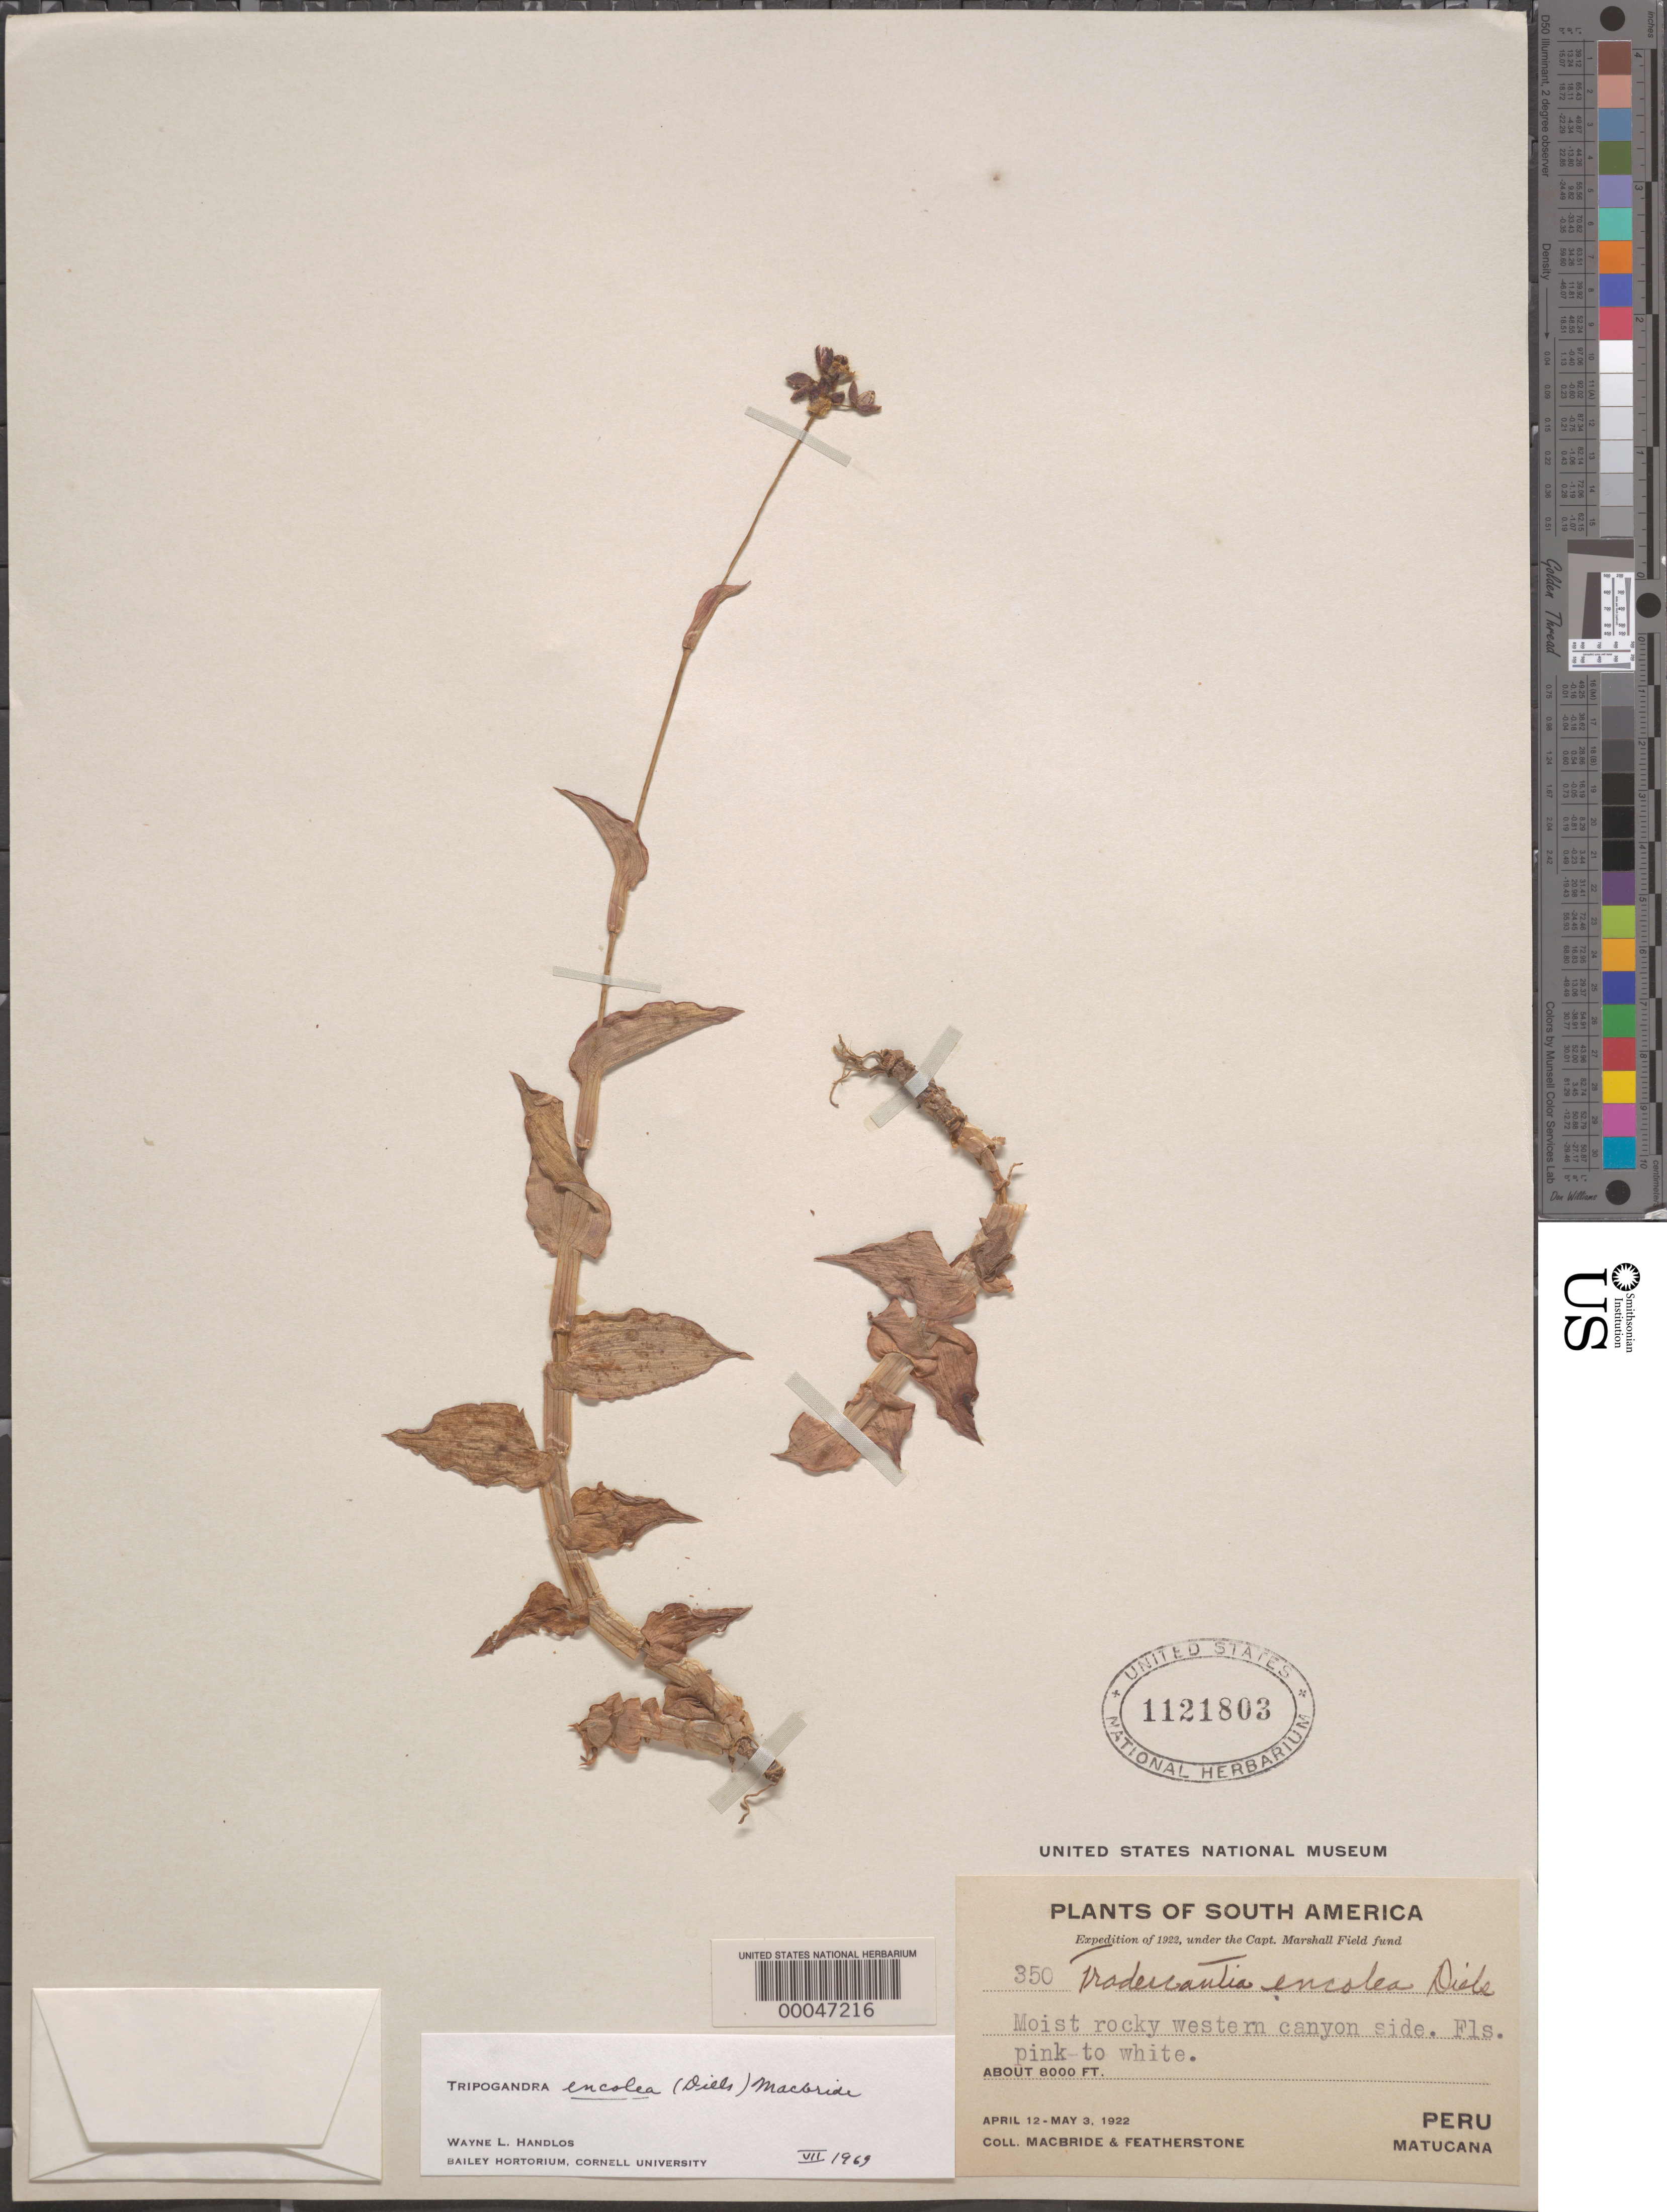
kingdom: Plantae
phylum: Tracheophyta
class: Liliopsida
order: Commelinales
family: Commelinaceae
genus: Tripogandra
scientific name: Tripogandra encolea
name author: (Diels) J.F. Macbr.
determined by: Handlos, W. L.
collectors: J. F. Macbride & W. Featherstone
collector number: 350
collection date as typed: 12 Apr 1922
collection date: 1922-04-12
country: Peru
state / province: Lima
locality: Matucana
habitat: Moist, rocky canyon side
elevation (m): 2440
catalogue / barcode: US 1121803